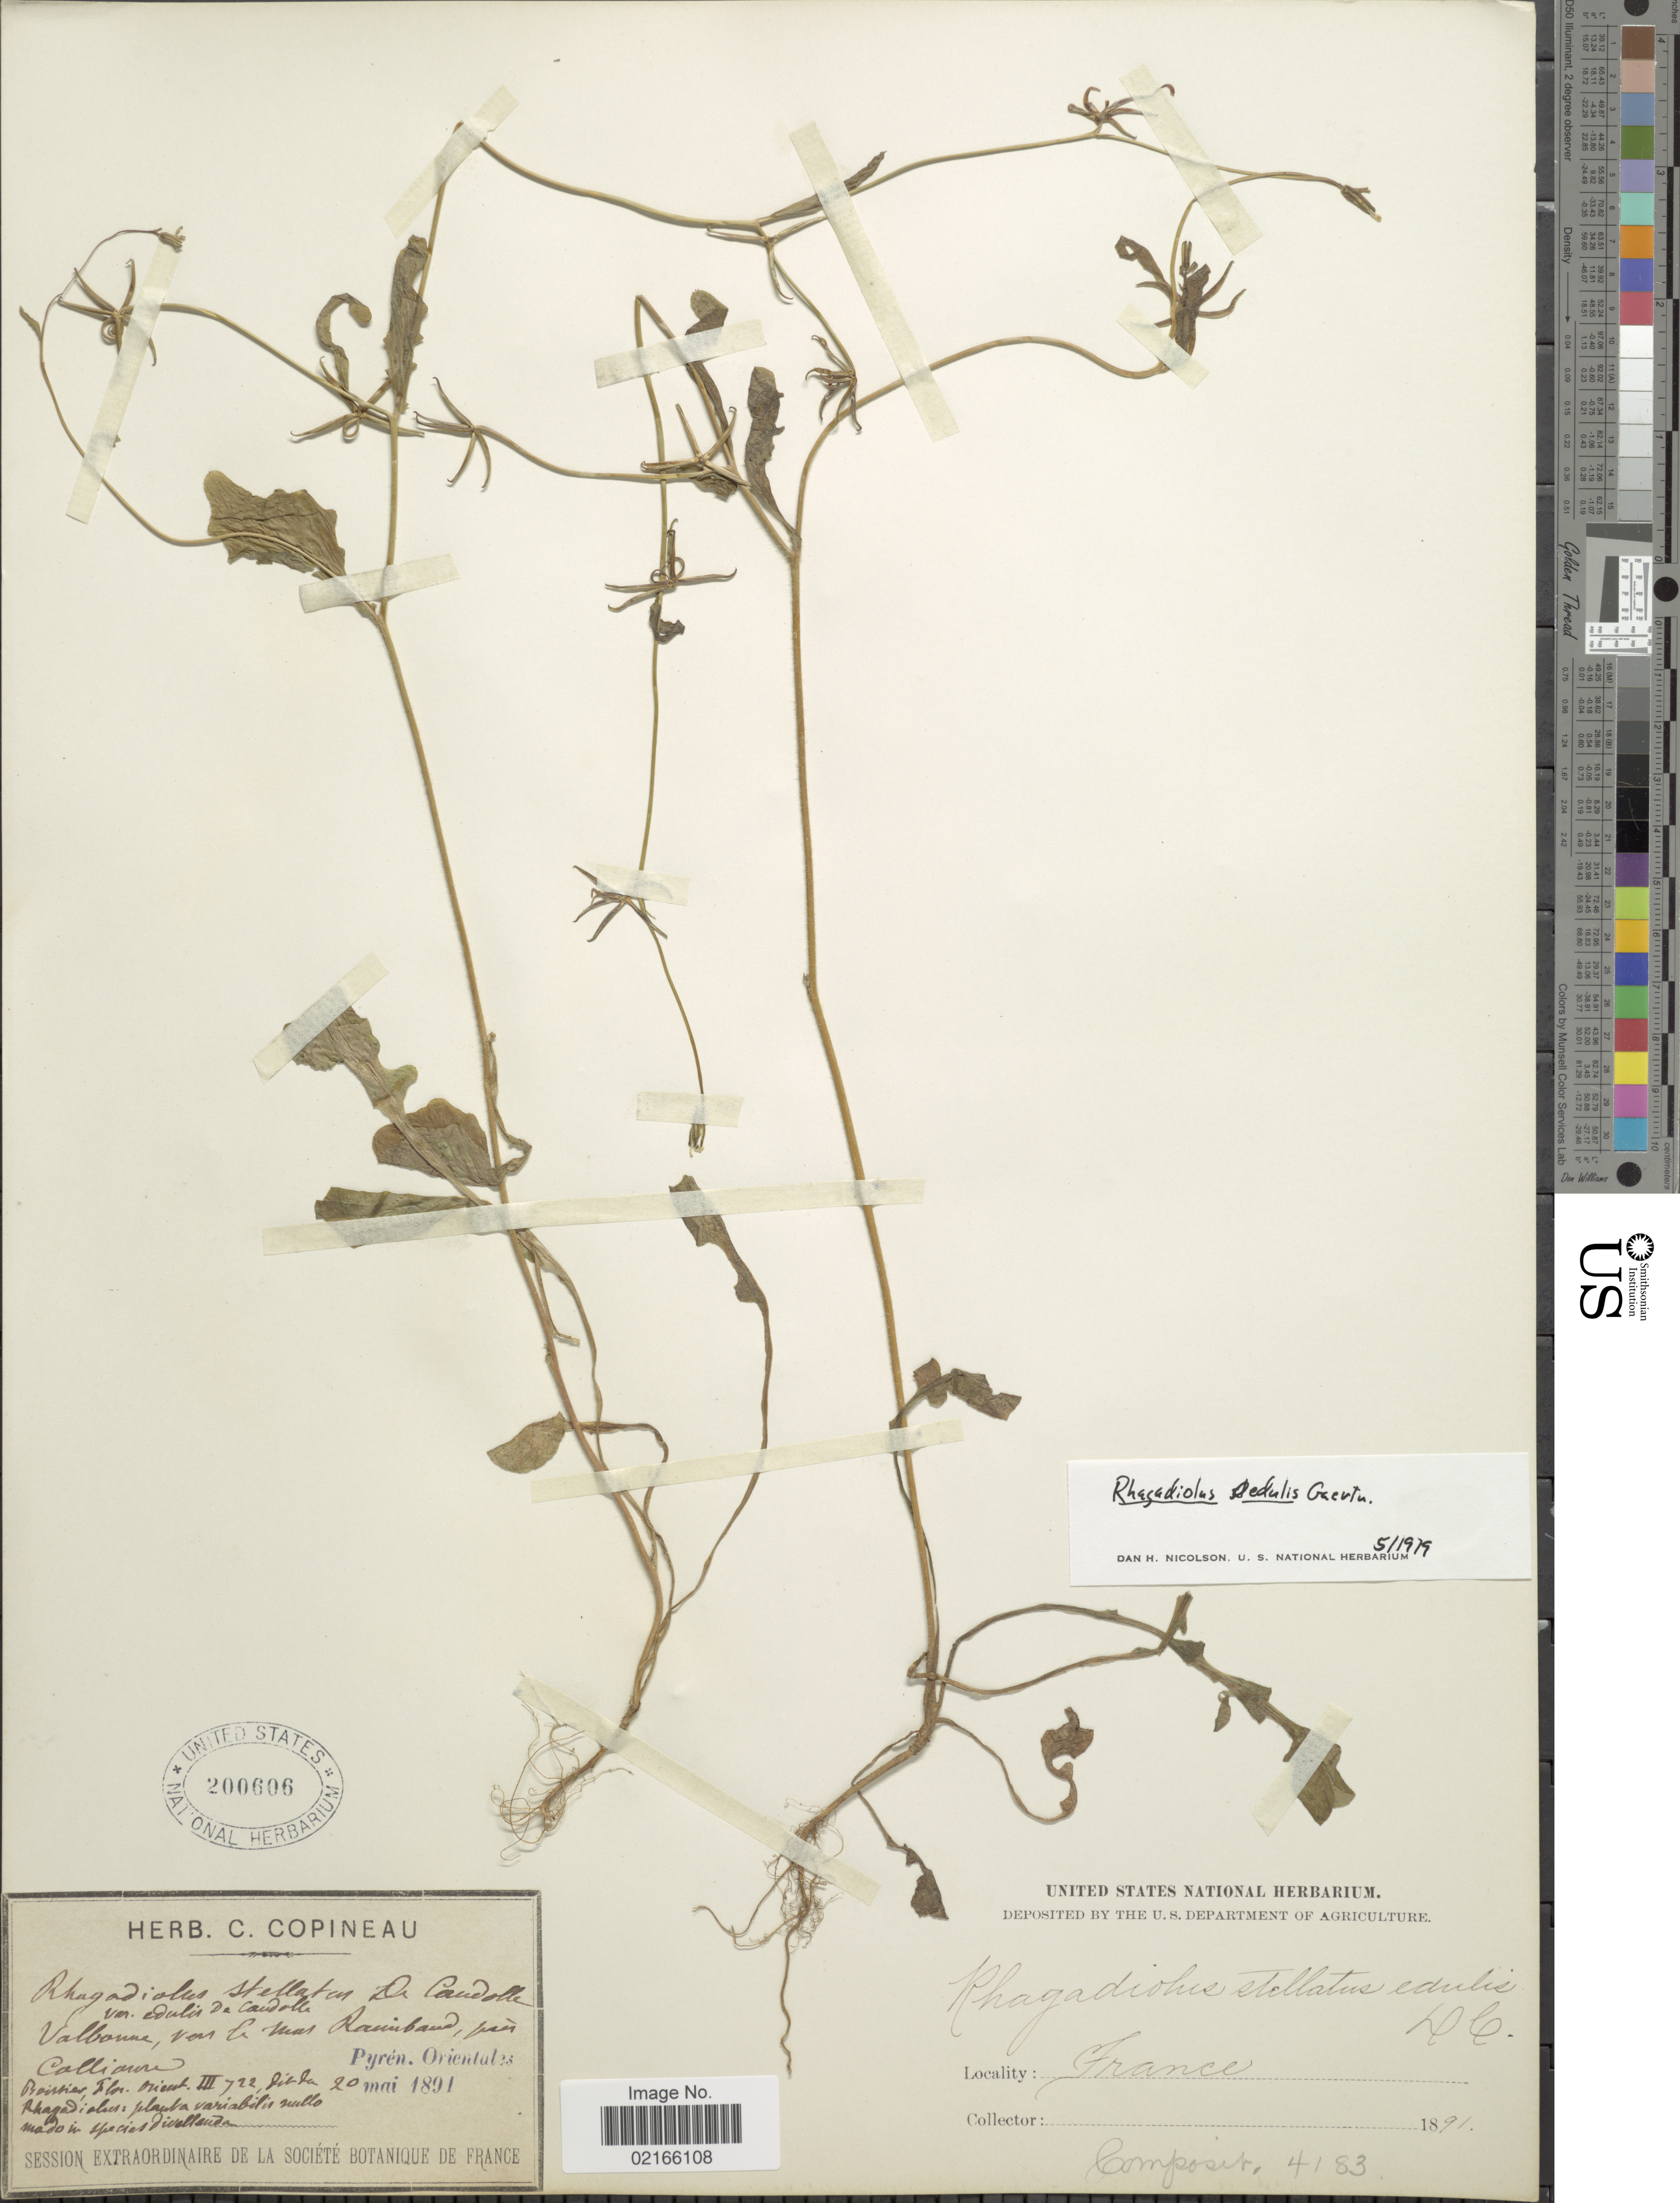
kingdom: Plantae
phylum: Tracheophyta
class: Magnoliopsida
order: Asterales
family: Asteraceae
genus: Rhagadiolus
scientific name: Rhagadiolus edulis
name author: Gaertn.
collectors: ex herb. C. Copineau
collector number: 722?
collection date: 1891-05-20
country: France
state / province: Occitanie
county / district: Pyrénées-Orientales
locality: Valbonne, vers le Mas Raimbaud, près Collioure, Pyrén. Orientales.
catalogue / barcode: US 200606